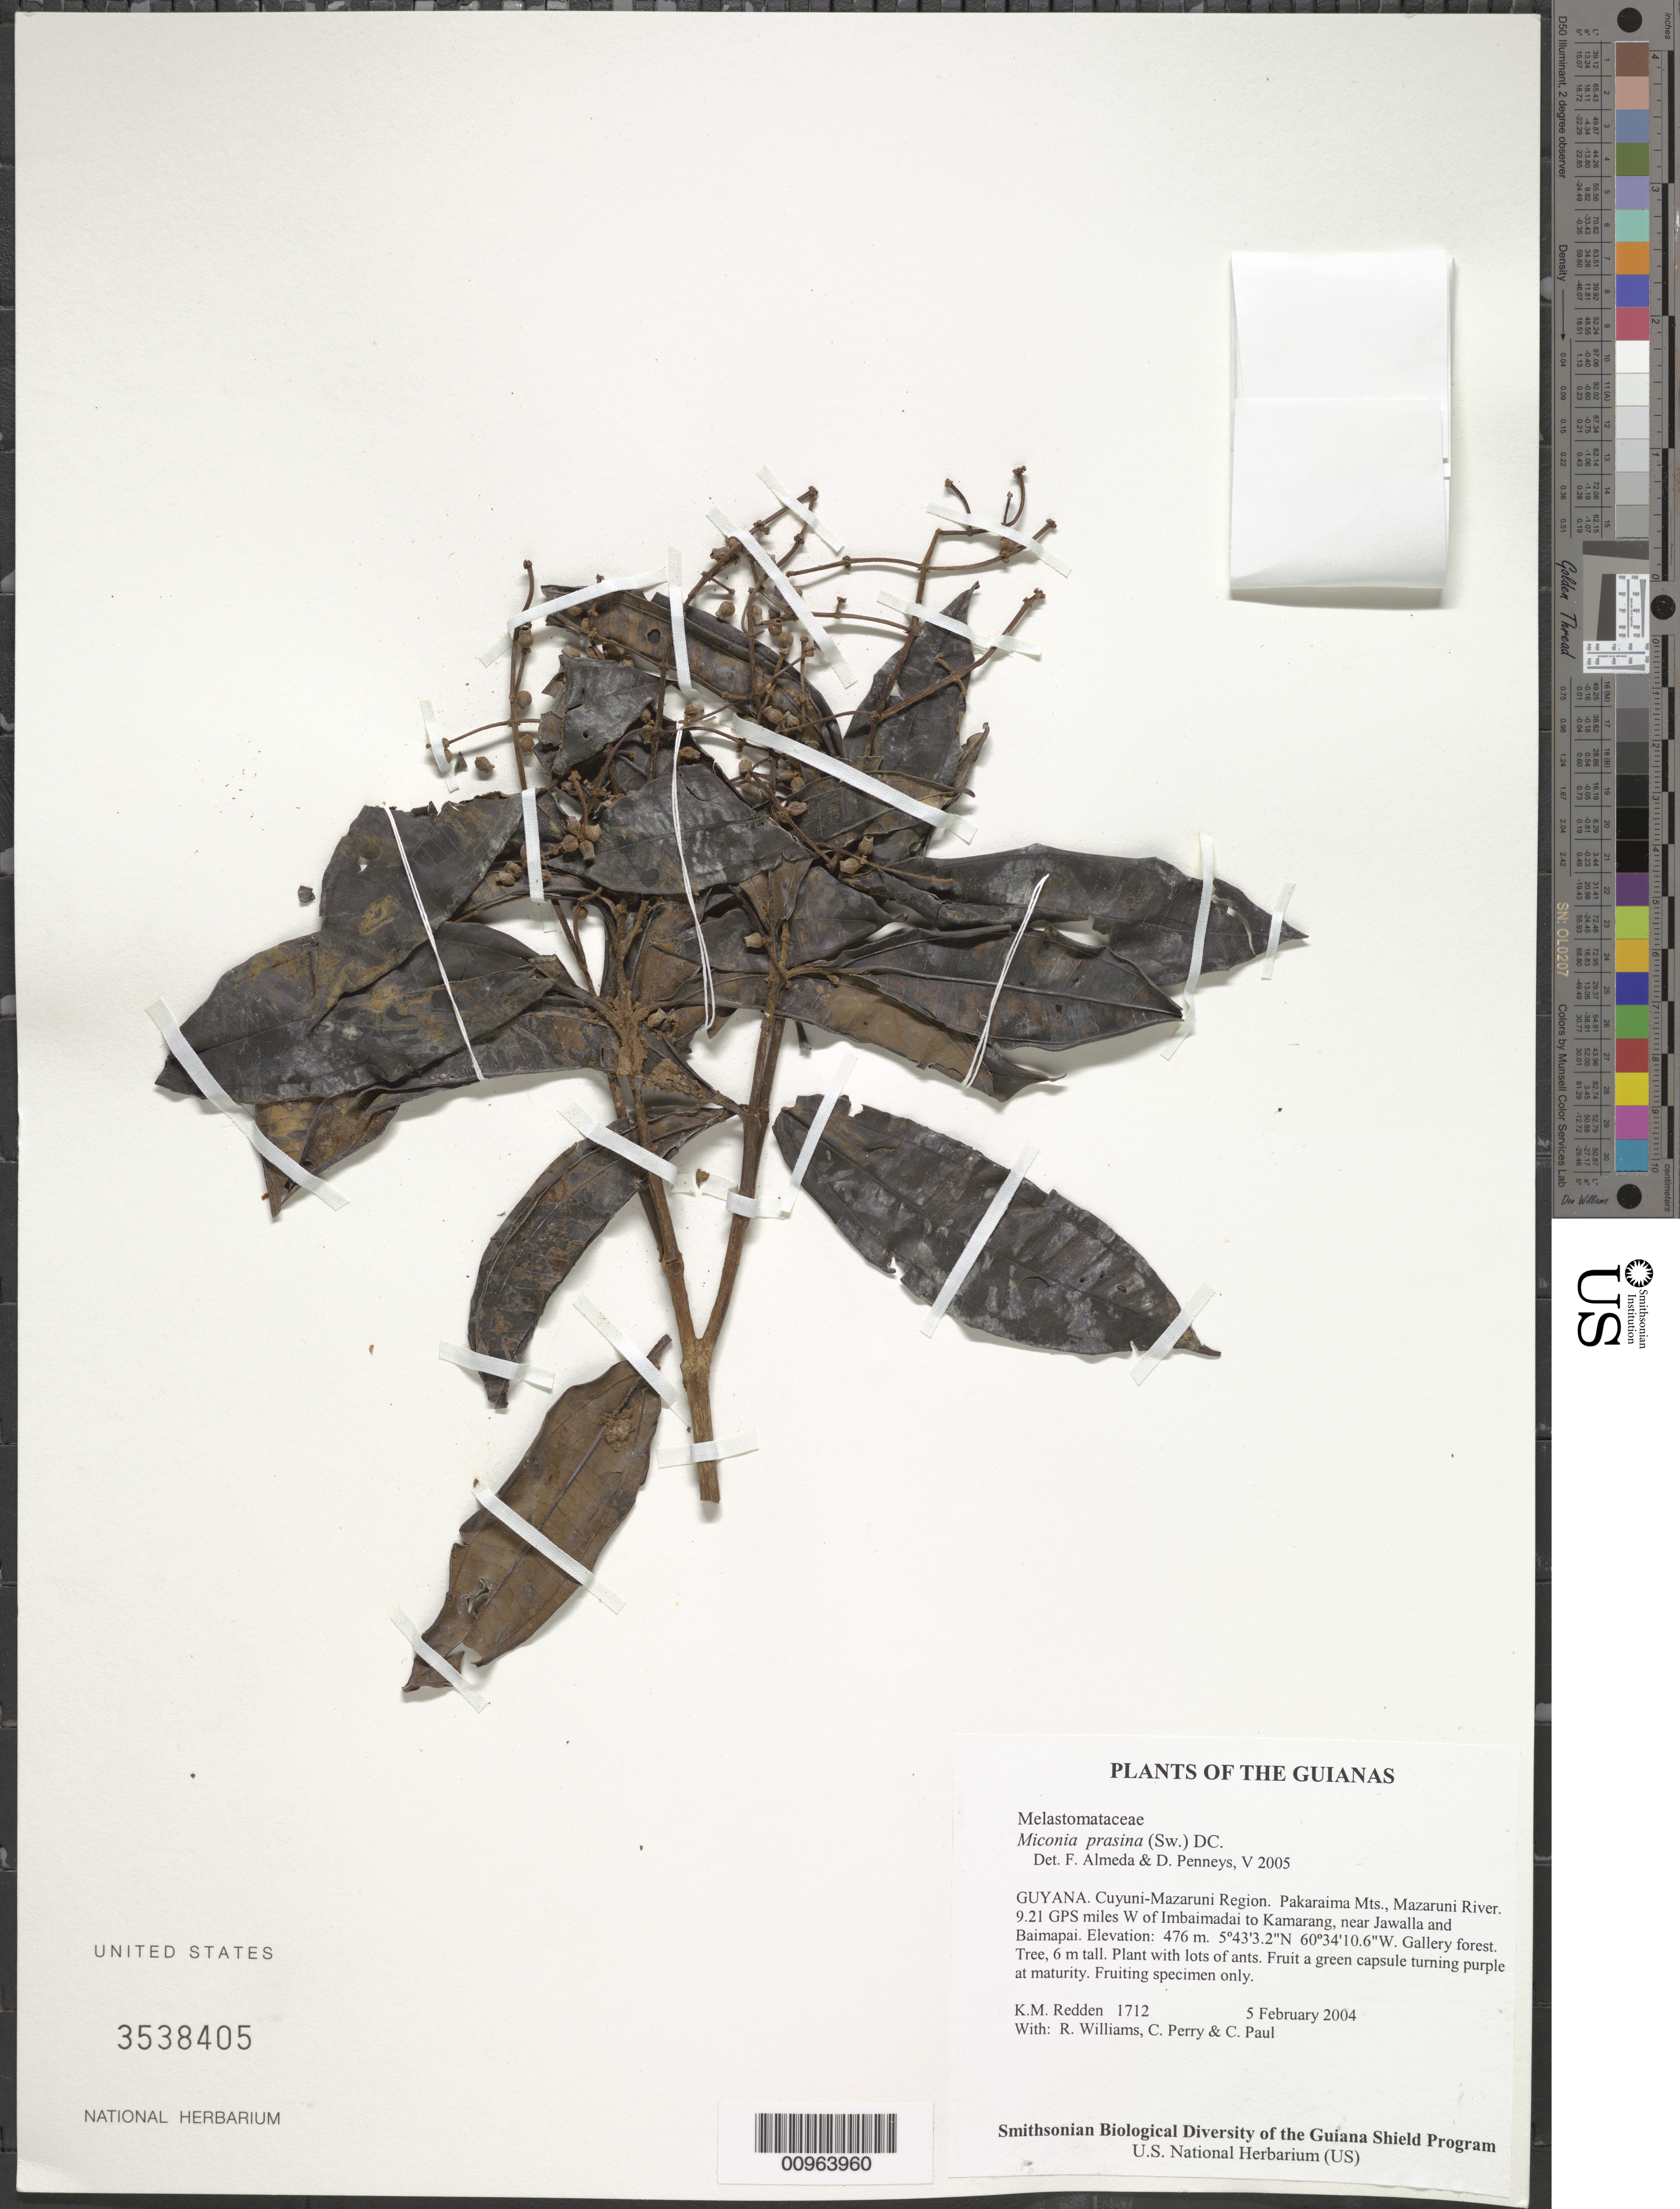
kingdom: Plantae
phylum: Tracheophyta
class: Magnoliopsida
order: Myrtales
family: Melastomataceae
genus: Miconia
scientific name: Miconia prasina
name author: (Sw.) DC.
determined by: Almeda, F.; Penneys, D. S.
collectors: K. M. Redden, R. Williams, C. Perry & C. Paul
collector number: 1712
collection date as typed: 5 February 2004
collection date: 2004-02-05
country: Guyana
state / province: Cuyuni-Mazaruni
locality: Pakaraima Mts., Mazaruni River. 9.21 GPS miles W of Imbaimadai to Kamarang, near Jawalla and Baimapai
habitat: Gallery forest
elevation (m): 476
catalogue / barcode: US 3538405